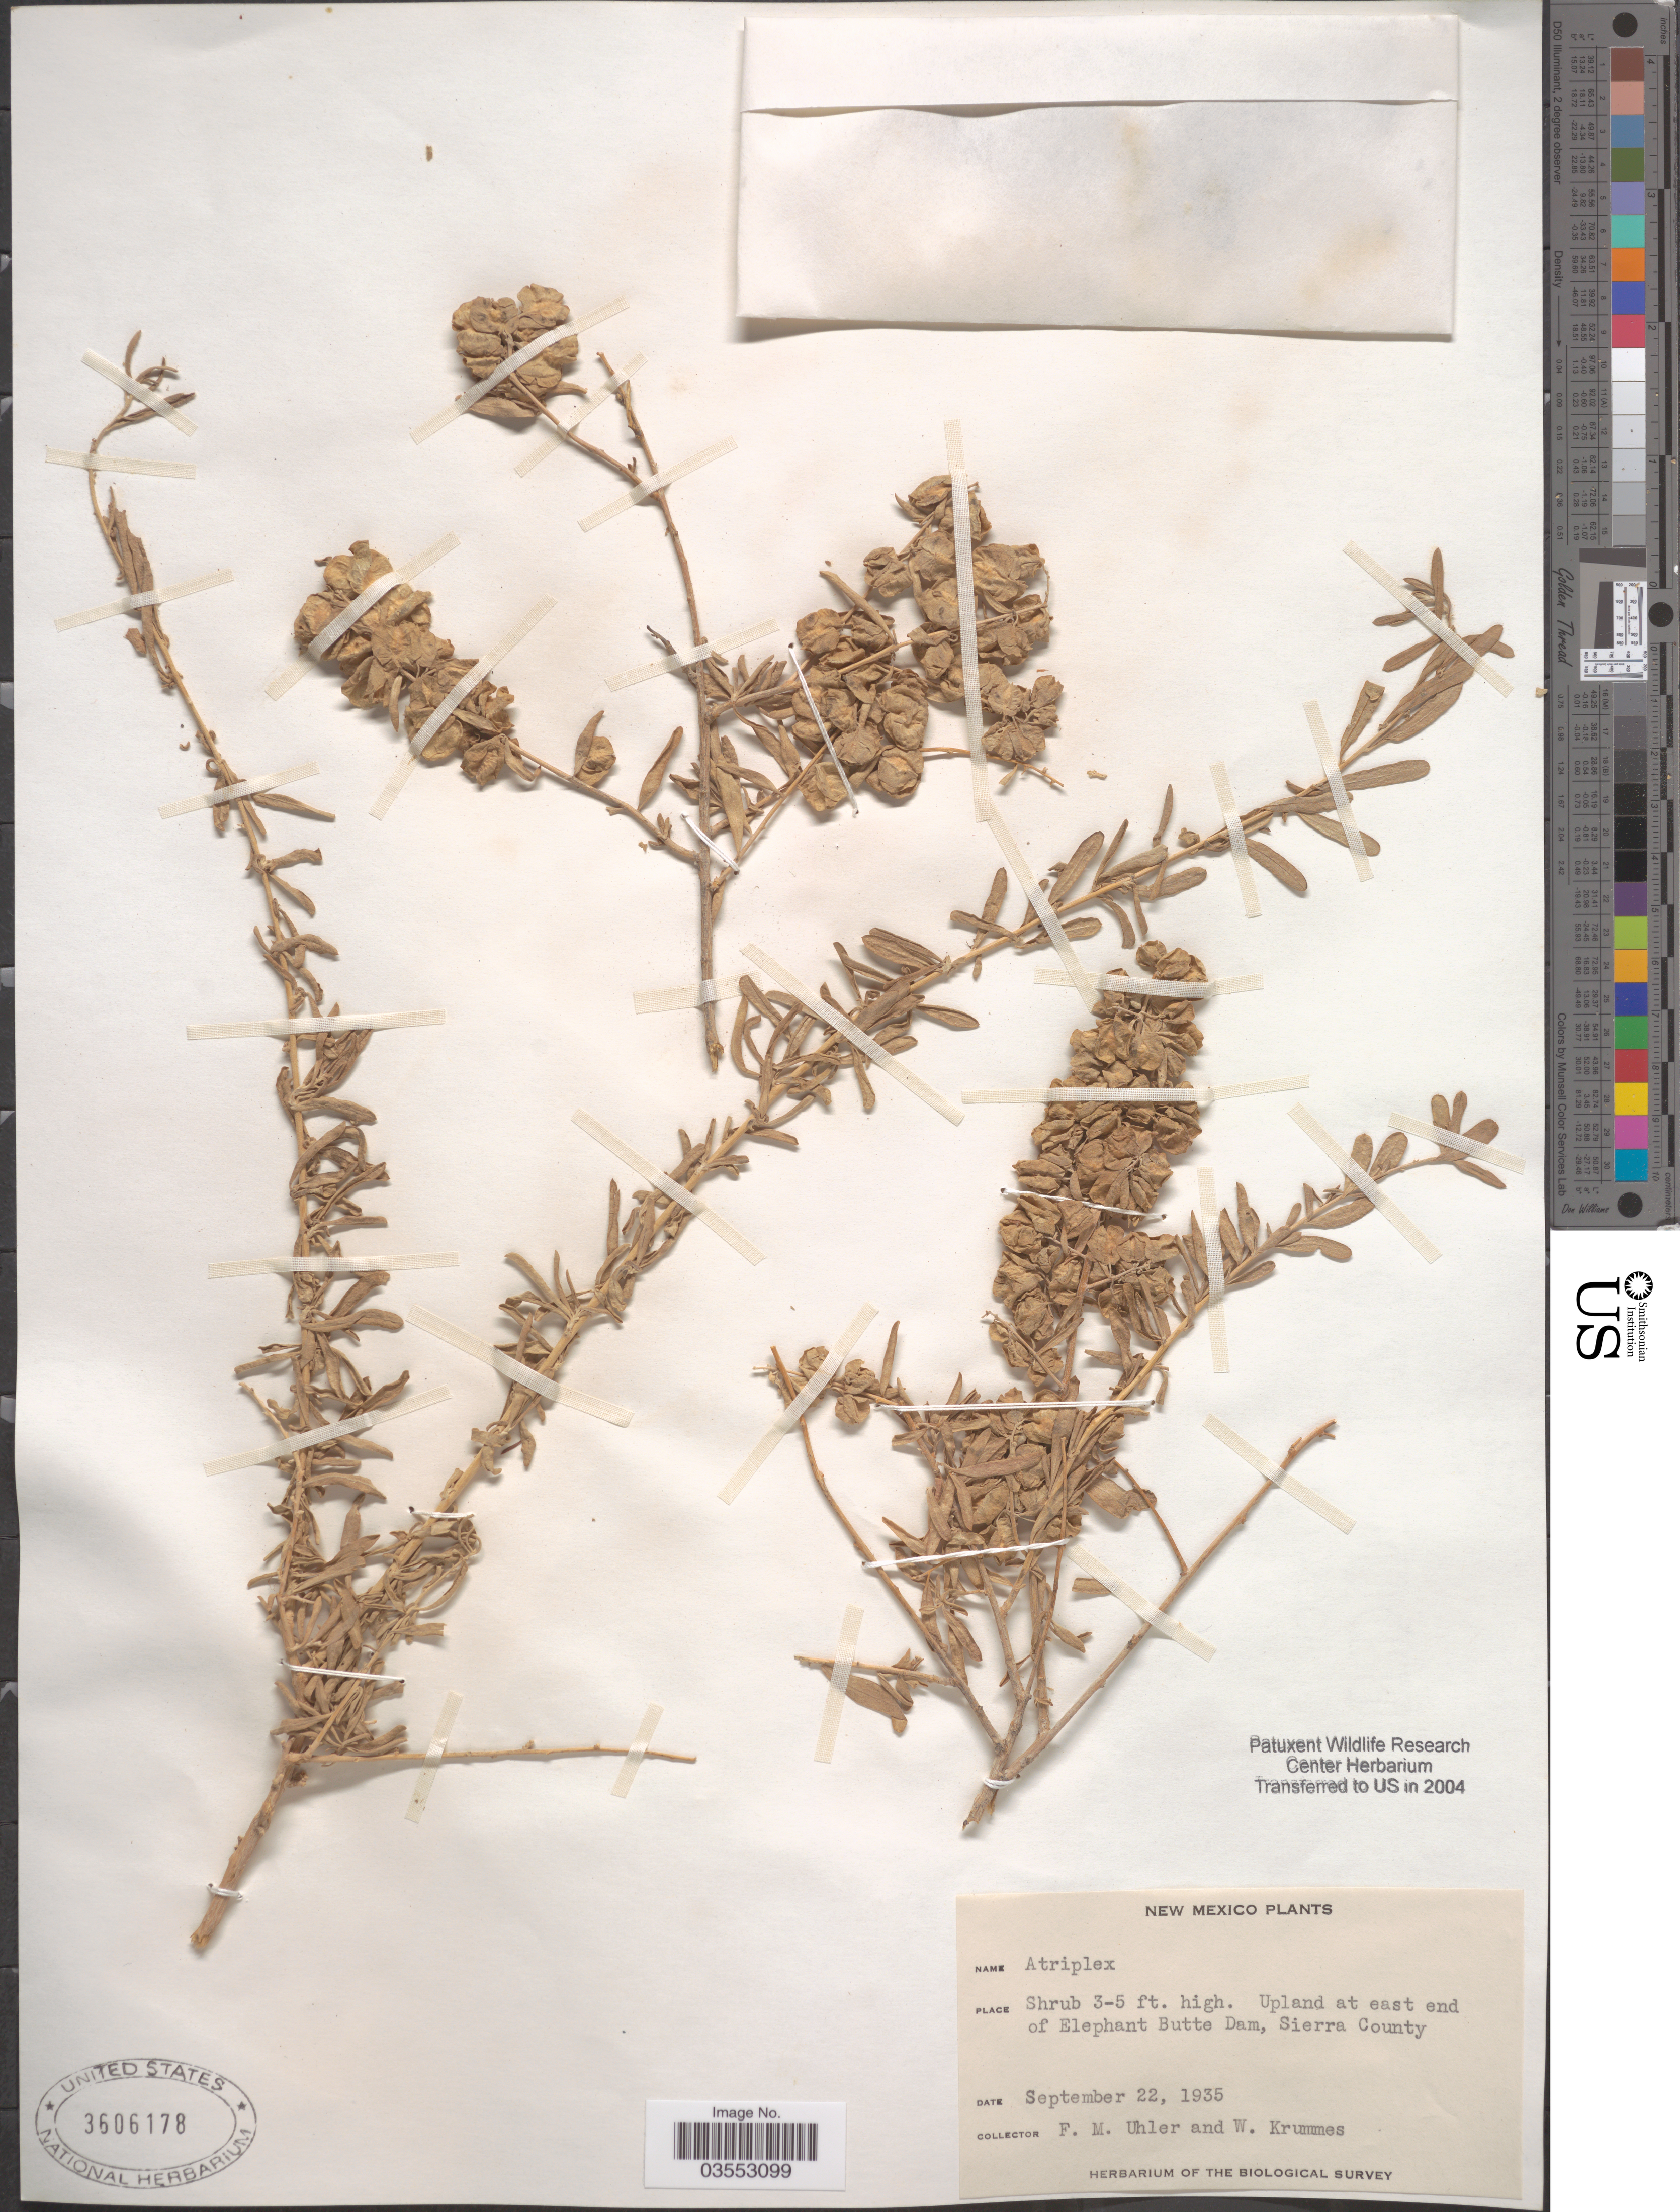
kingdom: Plantae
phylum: Tracheophyta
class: Magnoliopsida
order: Caryophyllales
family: Amaranthaceae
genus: Atriplex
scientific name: Atriplex sp.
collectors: F. M. Uhler & W. Krummes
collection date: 1935-09-22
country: United States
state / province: New Mexico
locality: Upland at east end of Elephant Butte Dam, Sierra County.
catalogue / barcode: US 3606178